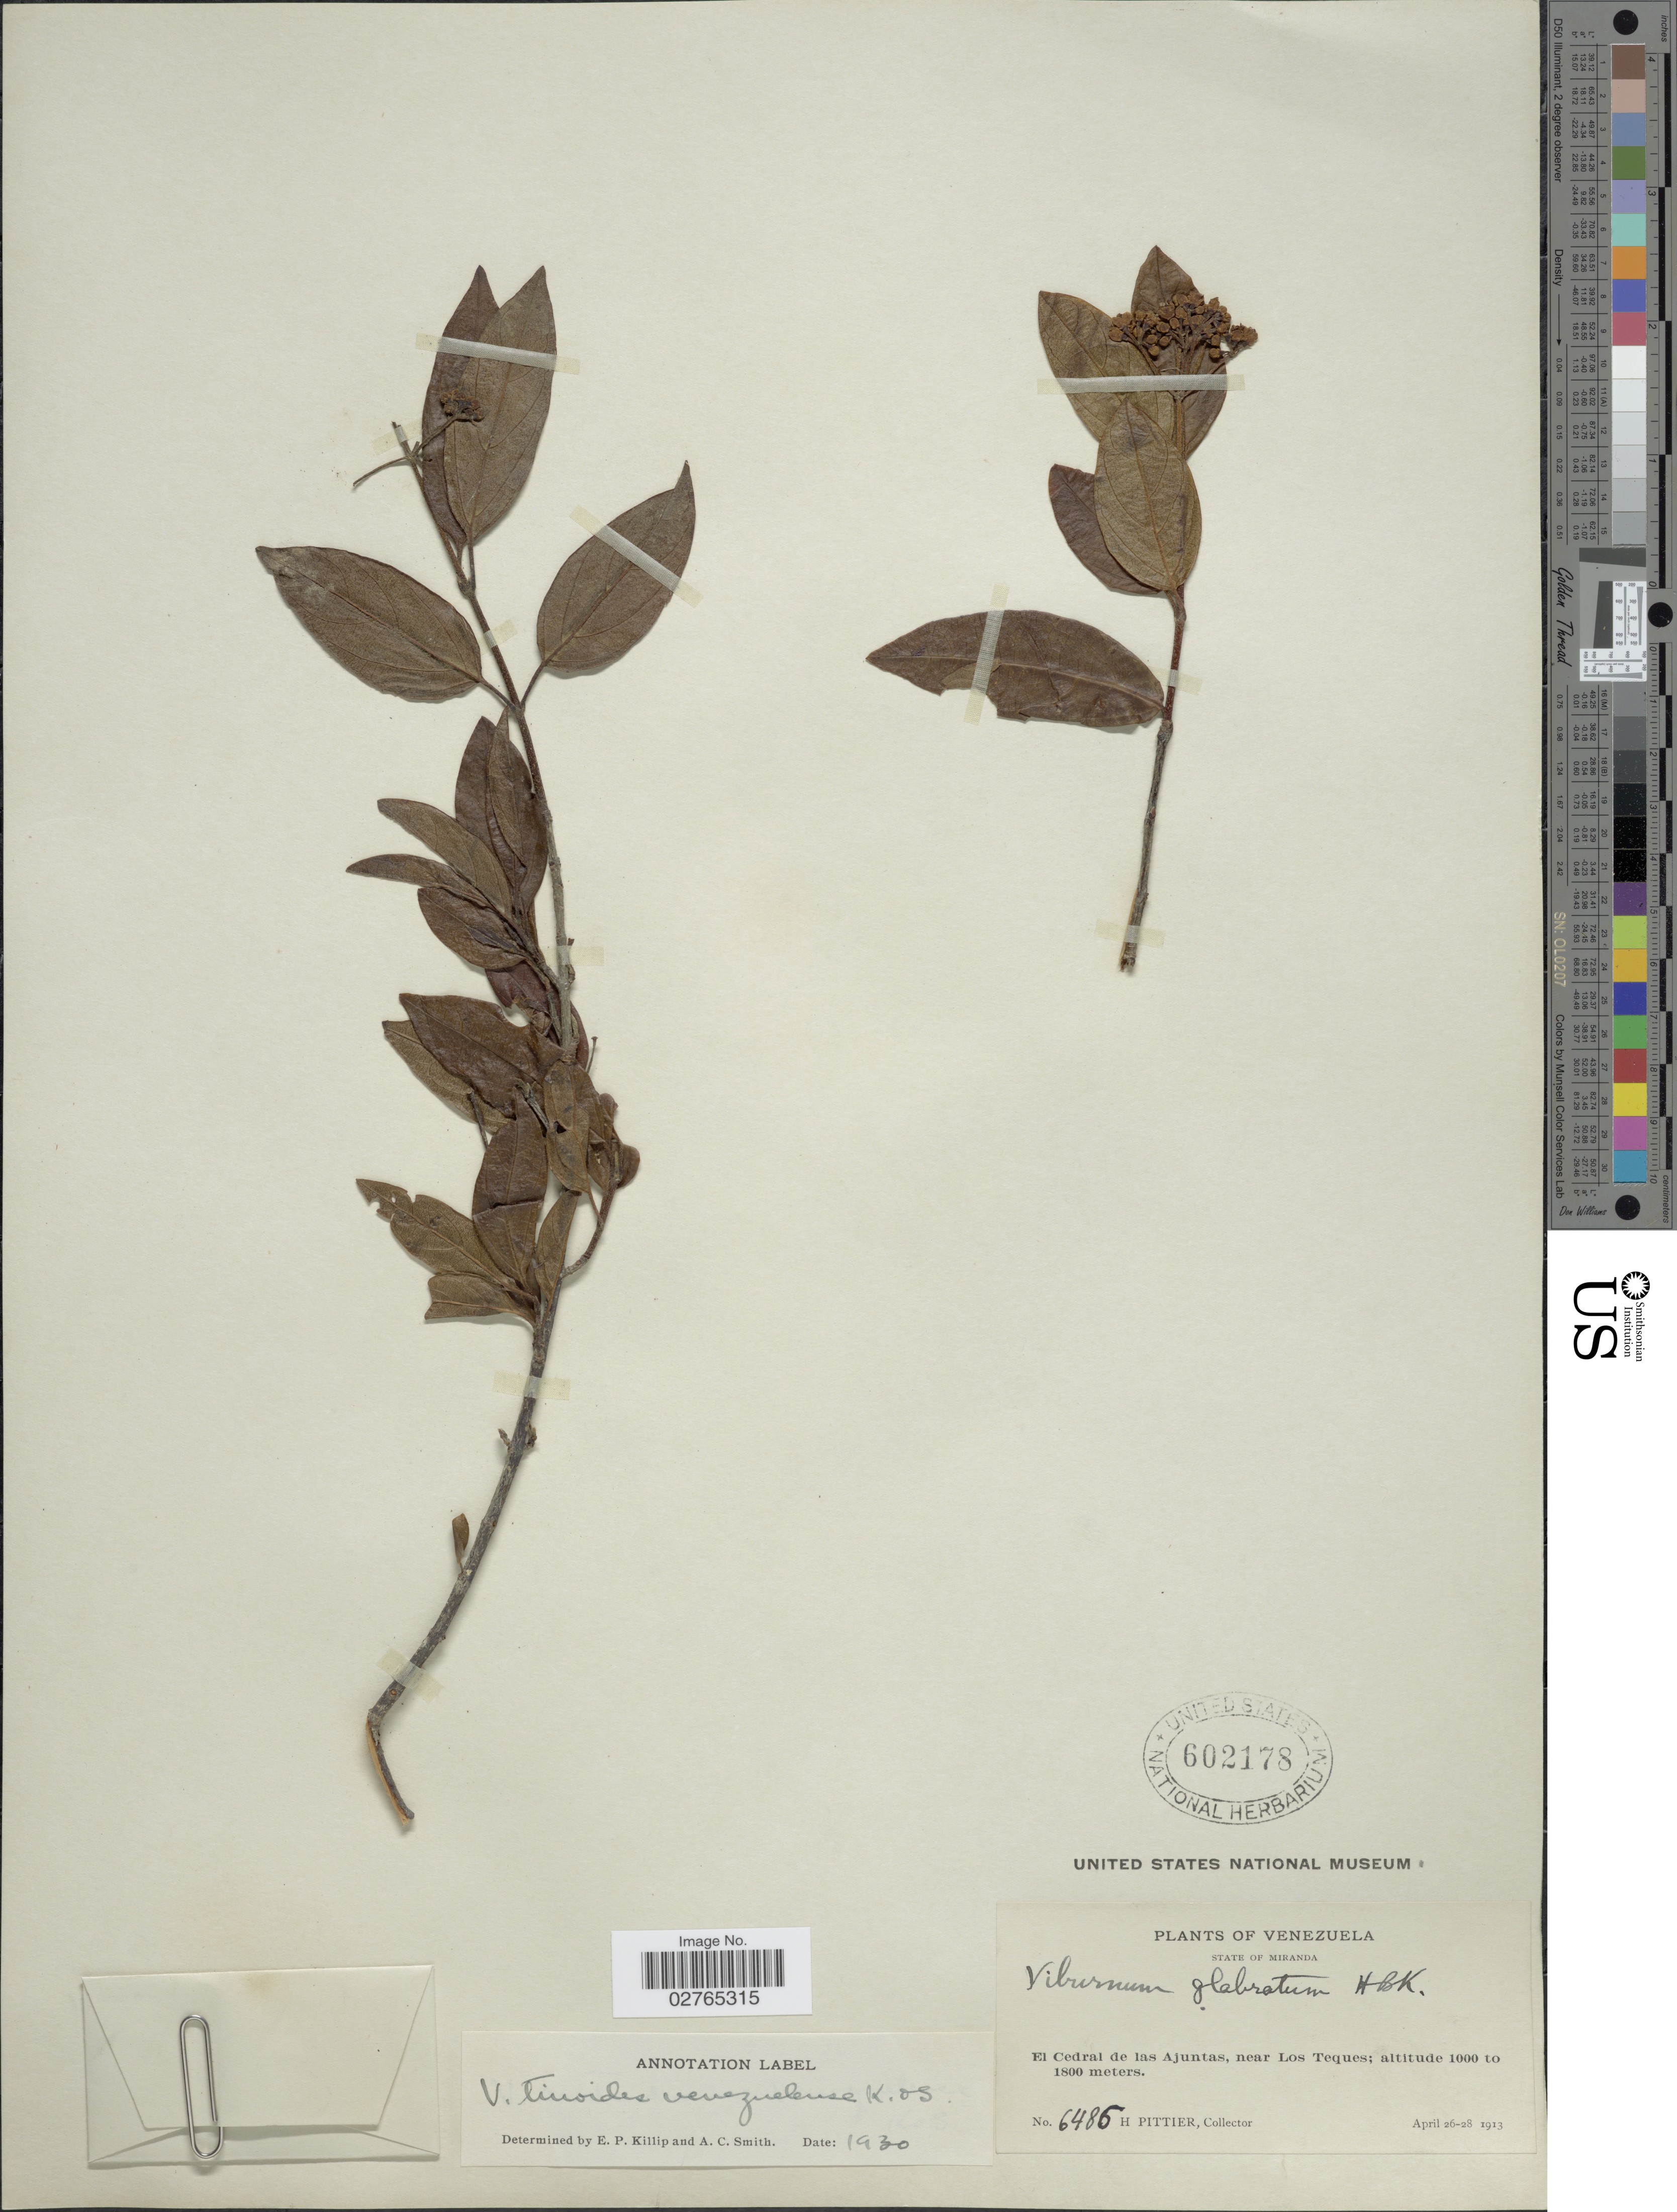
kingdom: Plantae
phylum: Tracheophyta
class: Magnoliopsida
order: Dipsacales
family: Viburnaceae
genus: Viburnum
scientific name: Viburnum tinoides var. venezuelense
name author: L. f.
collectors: H. F. Pittier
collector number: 6486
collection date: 1913-04-26/1913-04-28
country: Venezuela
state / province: Miranda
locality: El Cedral de las Ajuntas, near Los Teques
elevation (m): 1000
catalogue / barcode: US 602178